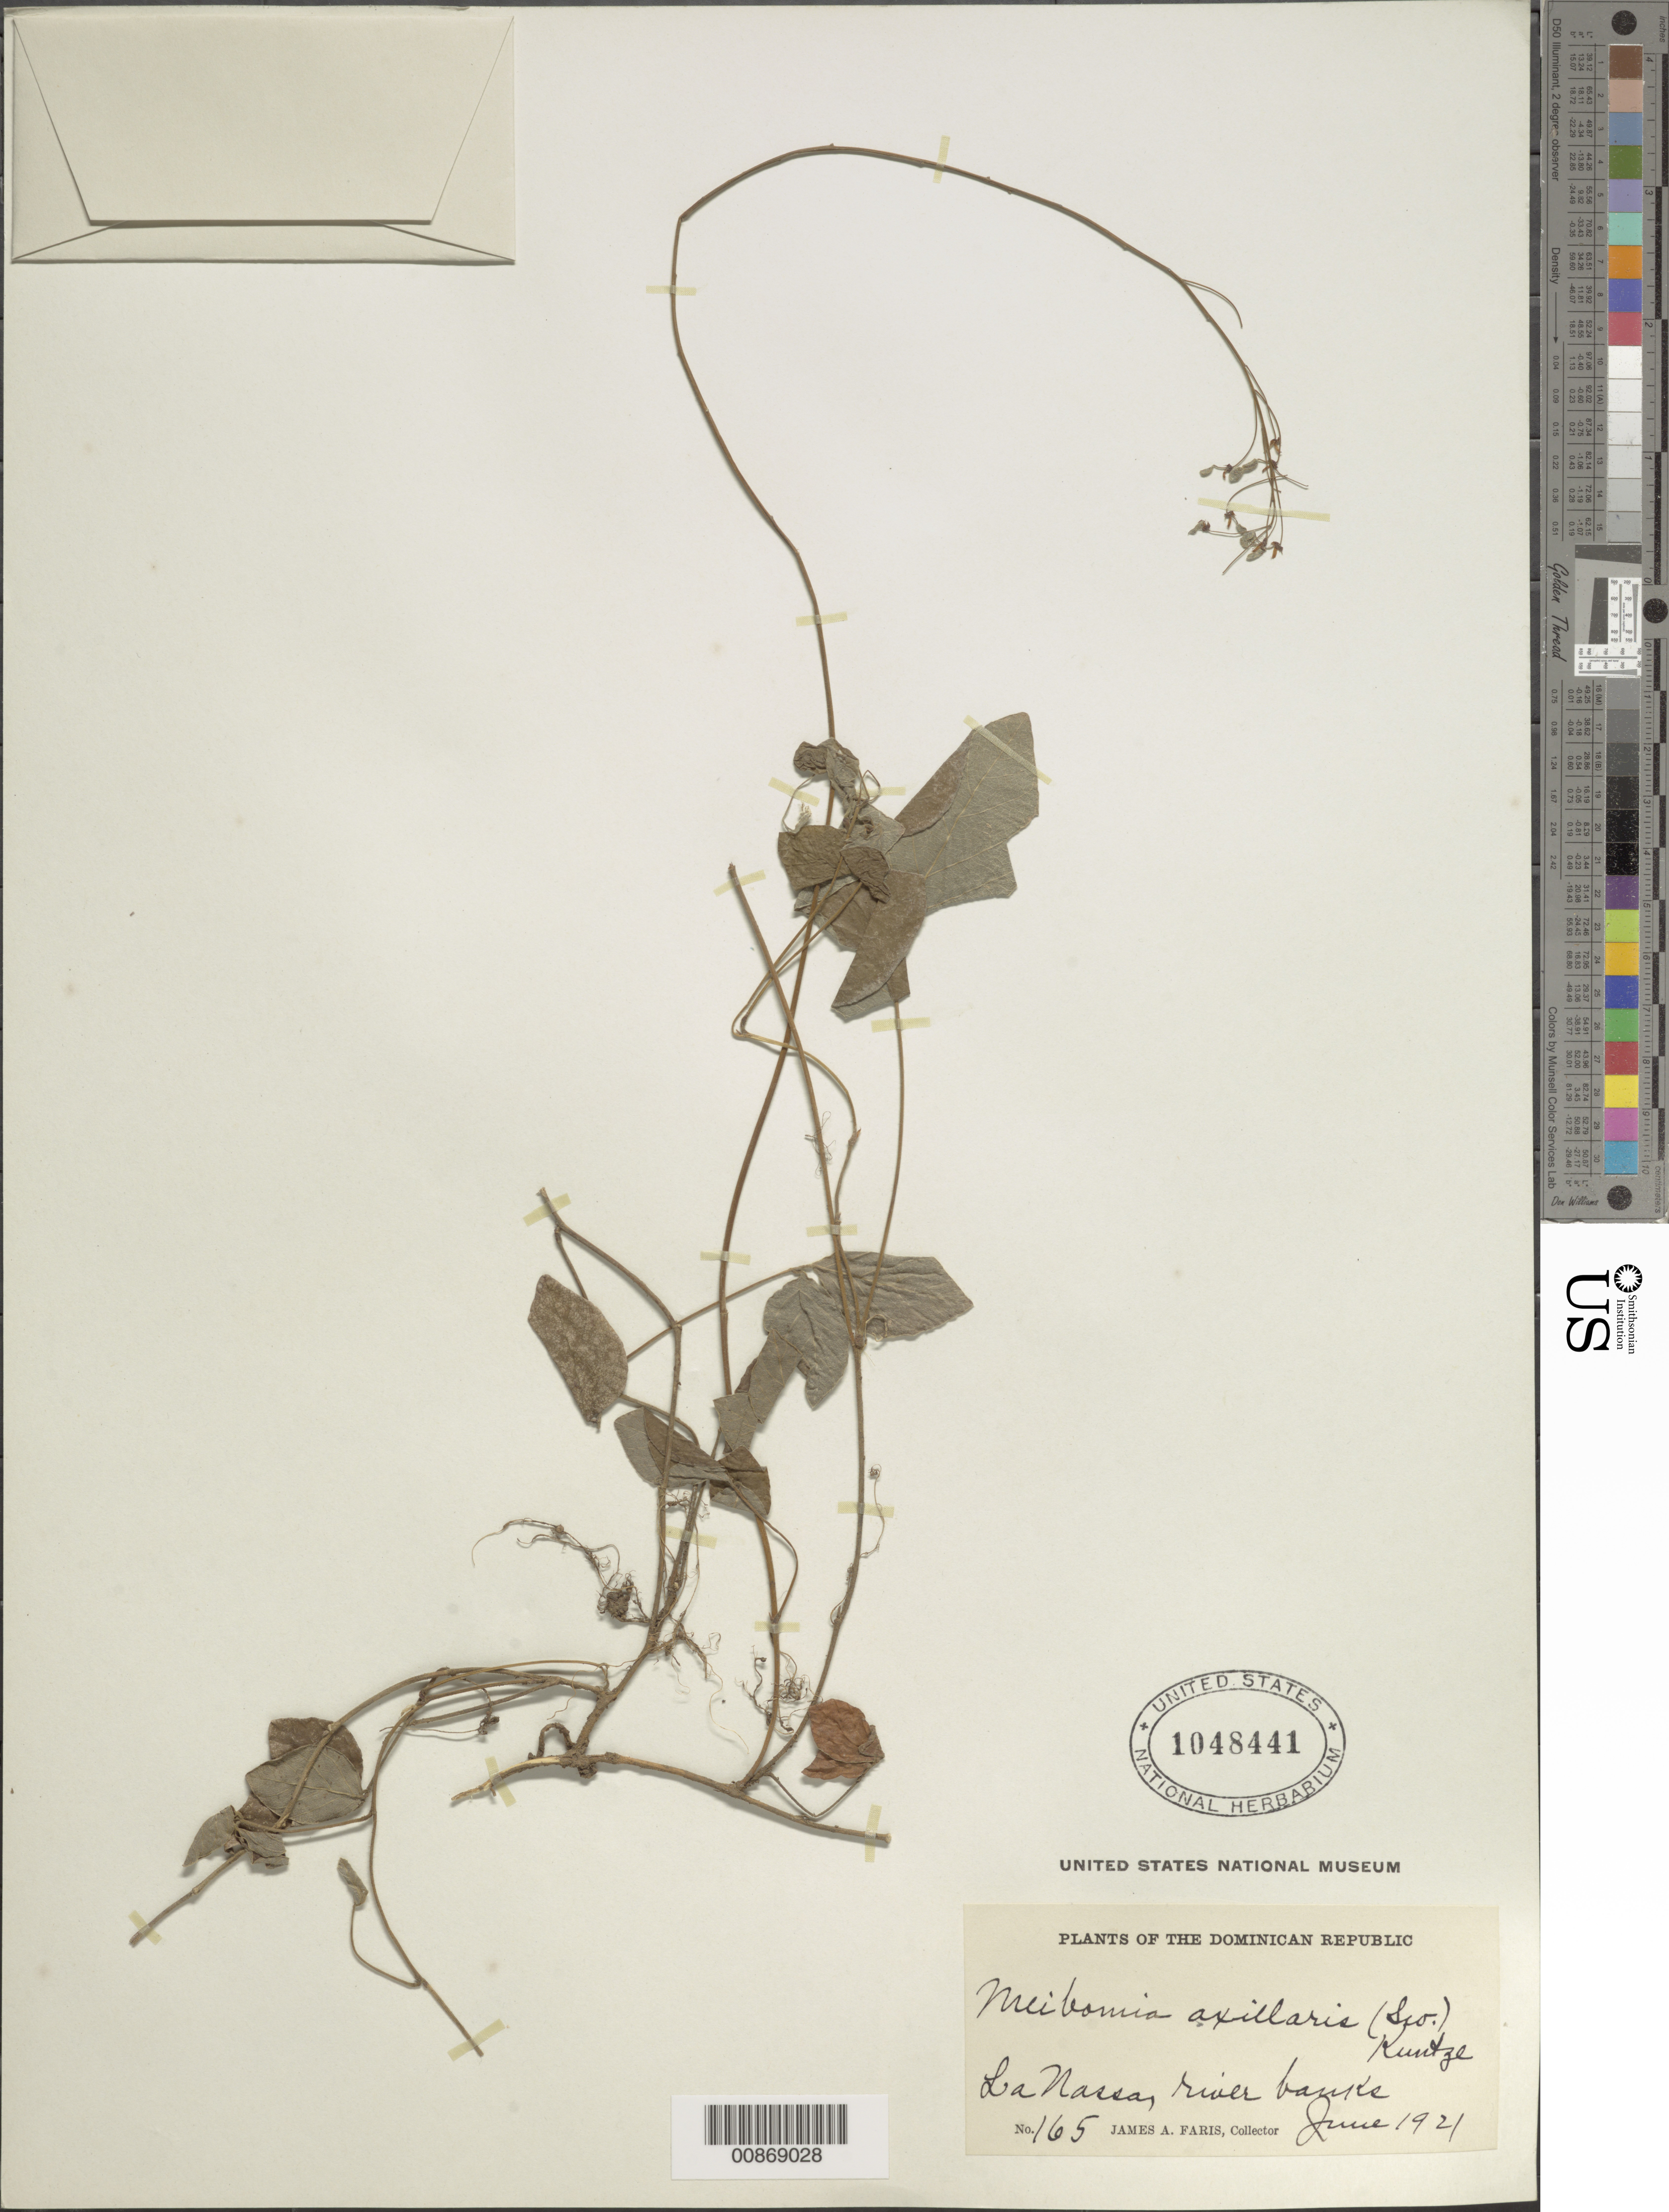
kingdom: Plantae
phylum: Tracheophyta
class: Magnoliopsida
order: Fabales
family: Fabaceae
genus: Desmodium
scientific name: Desmodium axillare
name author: (Sw.) DC.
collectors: J. Faris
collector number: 165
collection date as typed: Jun 1921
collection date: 1921-06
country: Dominican Republic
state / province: San Cristóbal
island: Hispaniola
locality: La Nassa.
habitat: River banks.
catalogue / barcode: US 1048441